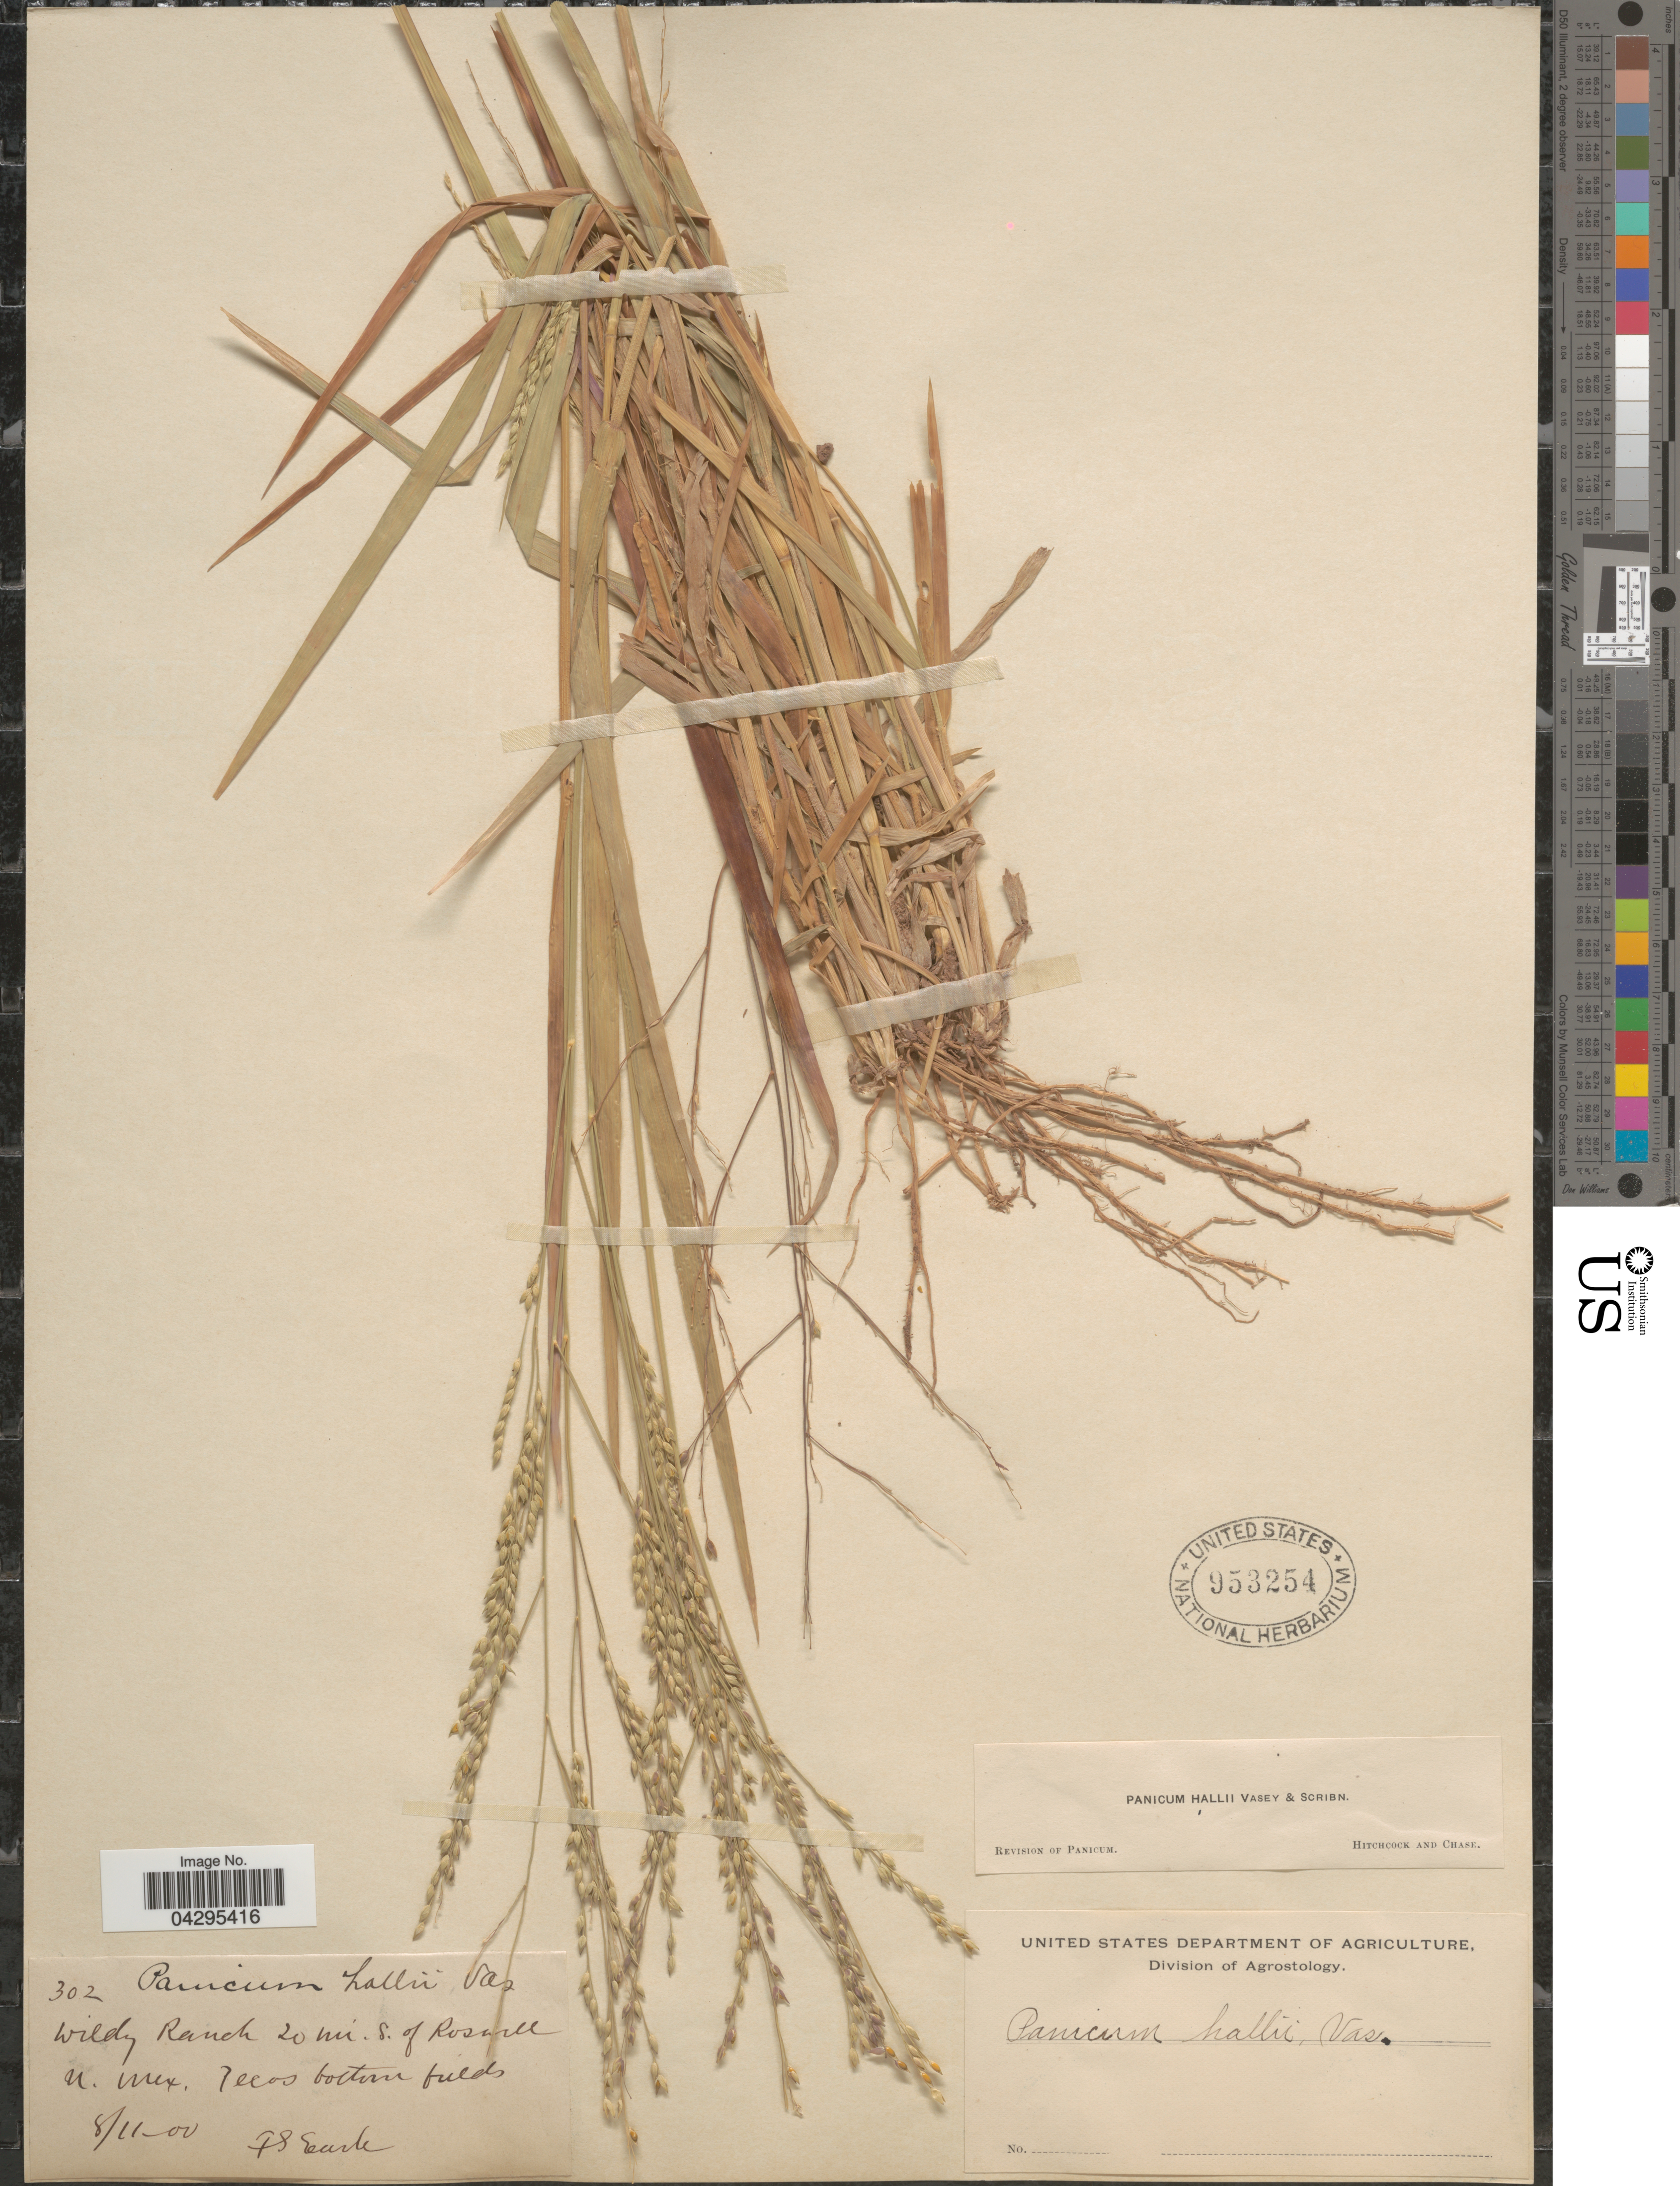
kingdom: Plantae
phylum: Tracheophyta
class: Liliopsida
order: Poales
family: Poaceae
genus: Panicum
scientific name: Panicum hallii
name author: Vasey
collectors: F. S. Earle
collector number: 302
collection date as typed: Transcribed d/m/y: 11/8/0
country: United States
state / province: New Mexico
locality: Wildy Ranch 20 mi. S of Roswell.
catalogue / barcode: US 953254